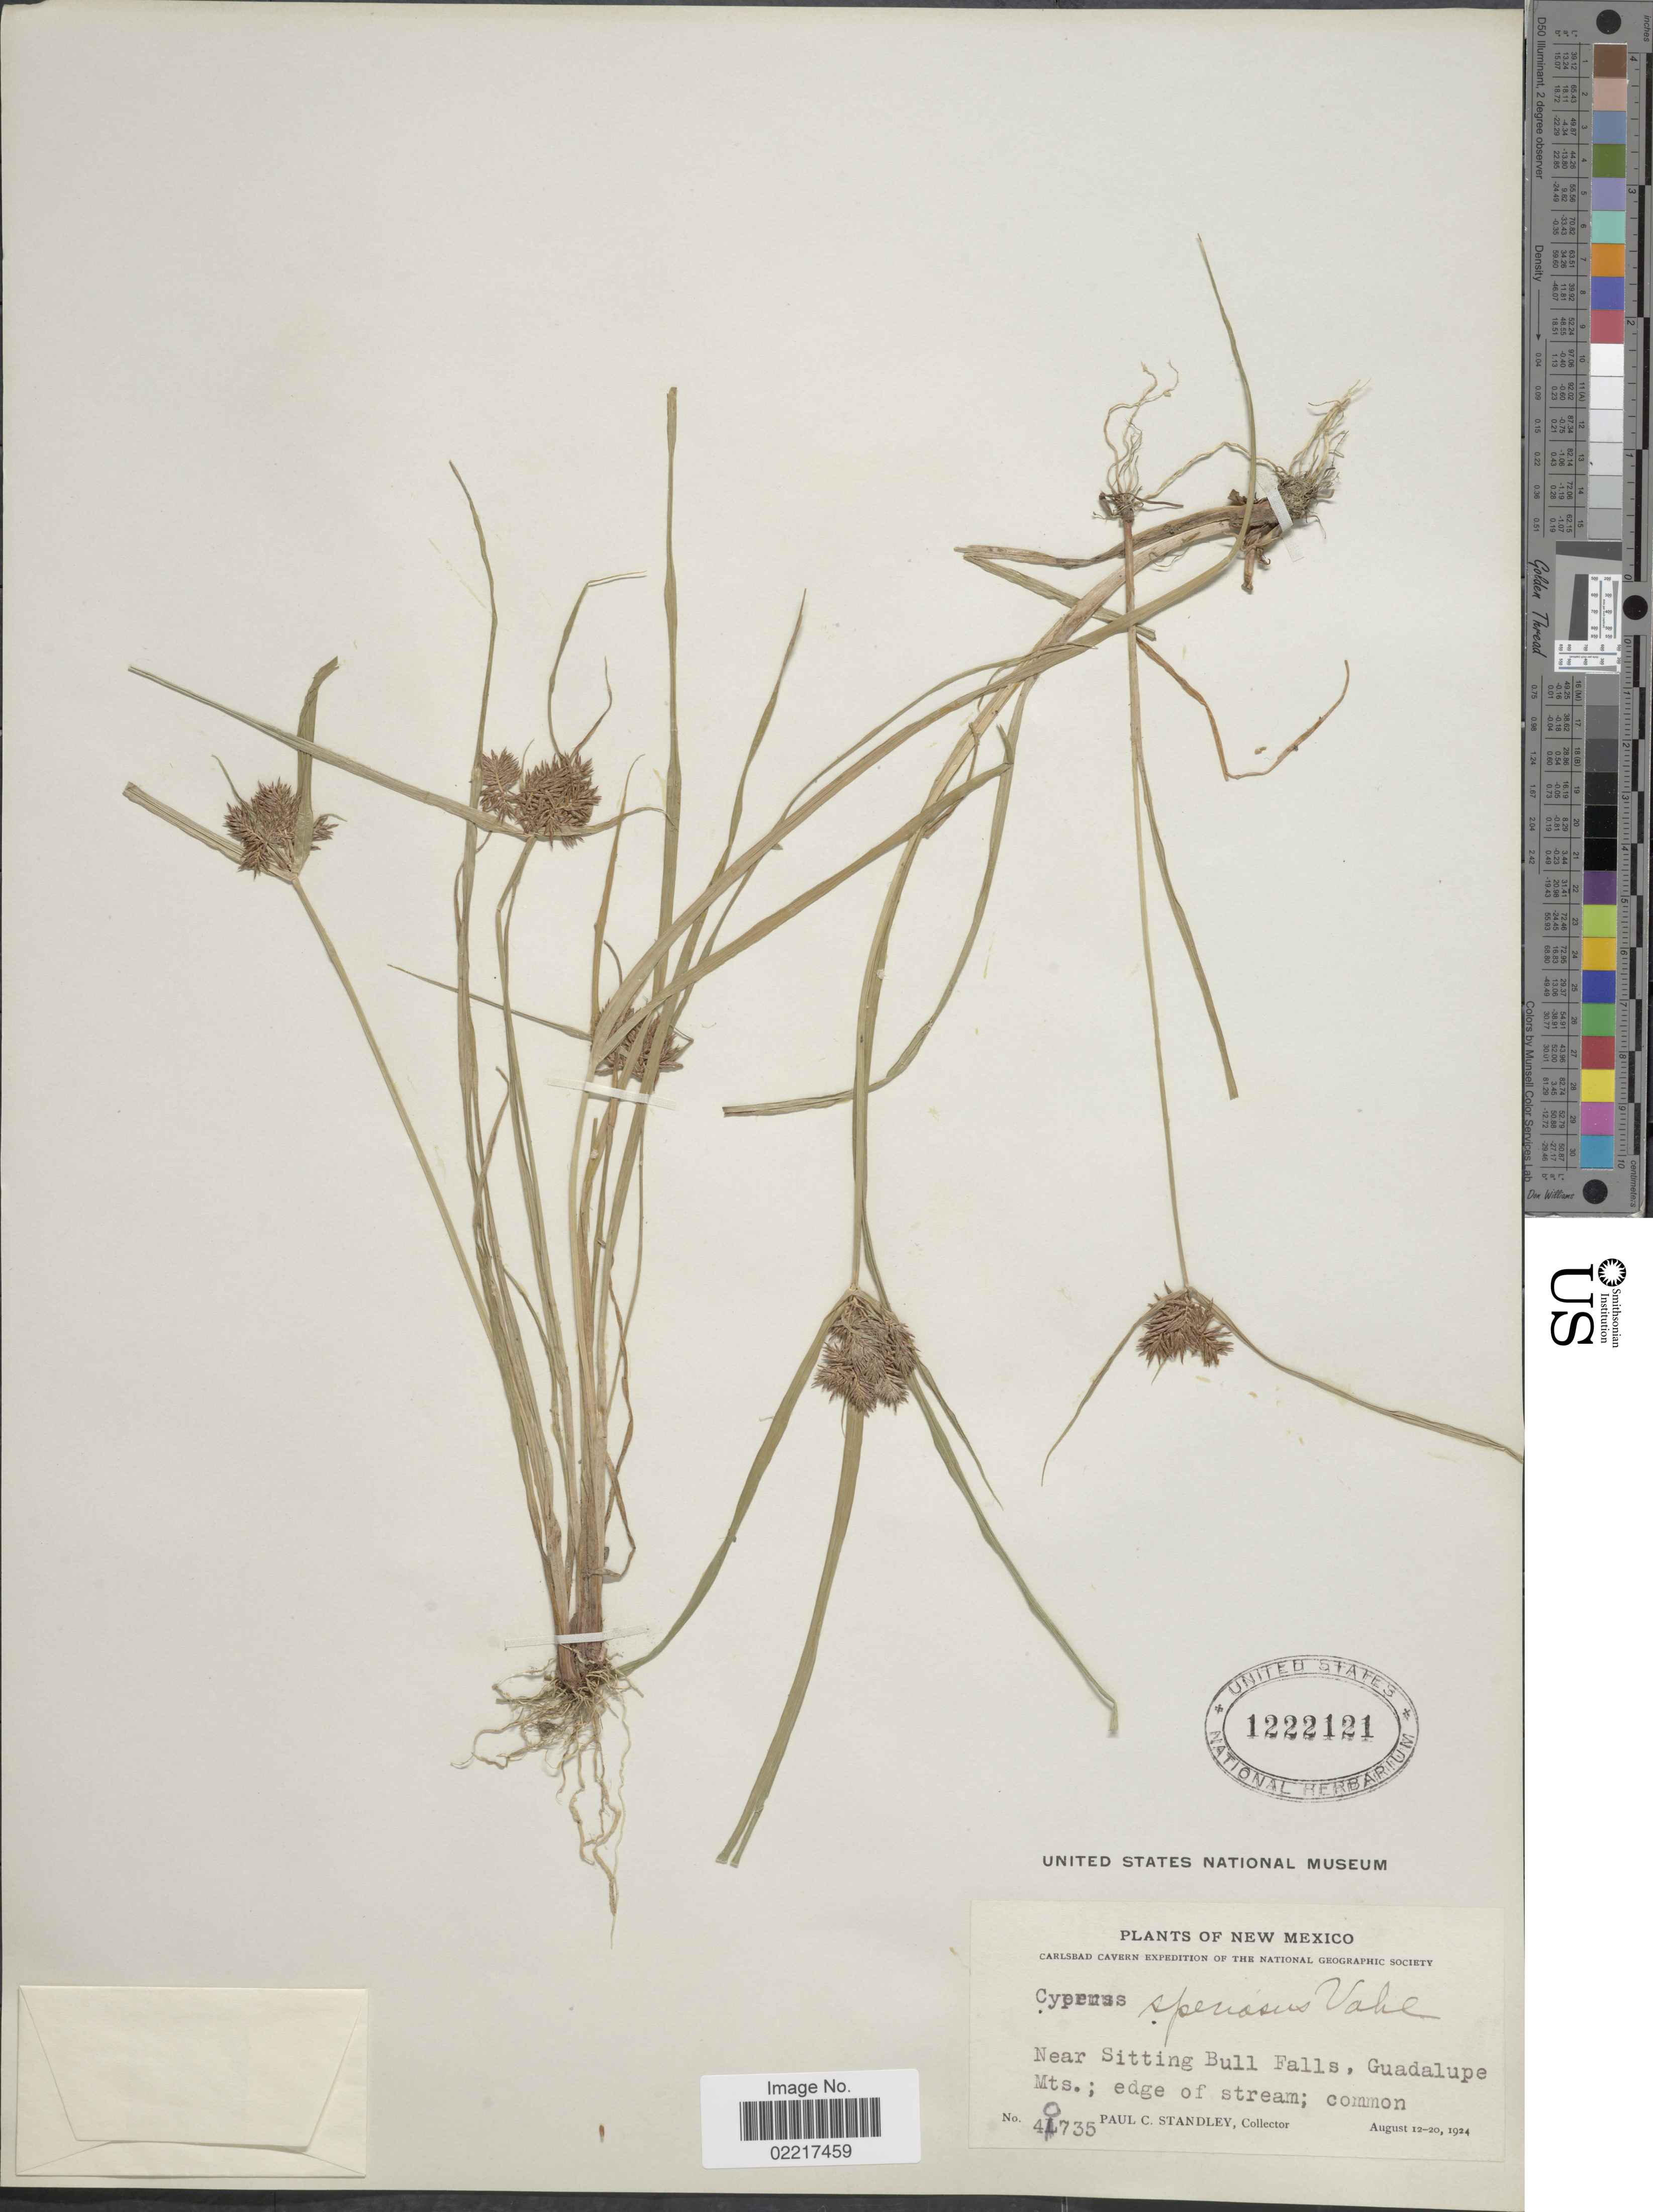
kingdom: Plantae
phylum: Tracheophyta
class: Liliopsida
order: Poales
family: Cyperaceae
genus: Cyperus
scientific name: Cyperus odoratus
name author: L.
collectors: P. C. Standley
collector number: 40735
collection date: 1924-08-12/1924-08-20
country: United States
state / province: New Mexico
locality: Near Sitting Bull Falls, Guadalupe Mts; edge of stream; common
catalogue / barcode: US 1222121